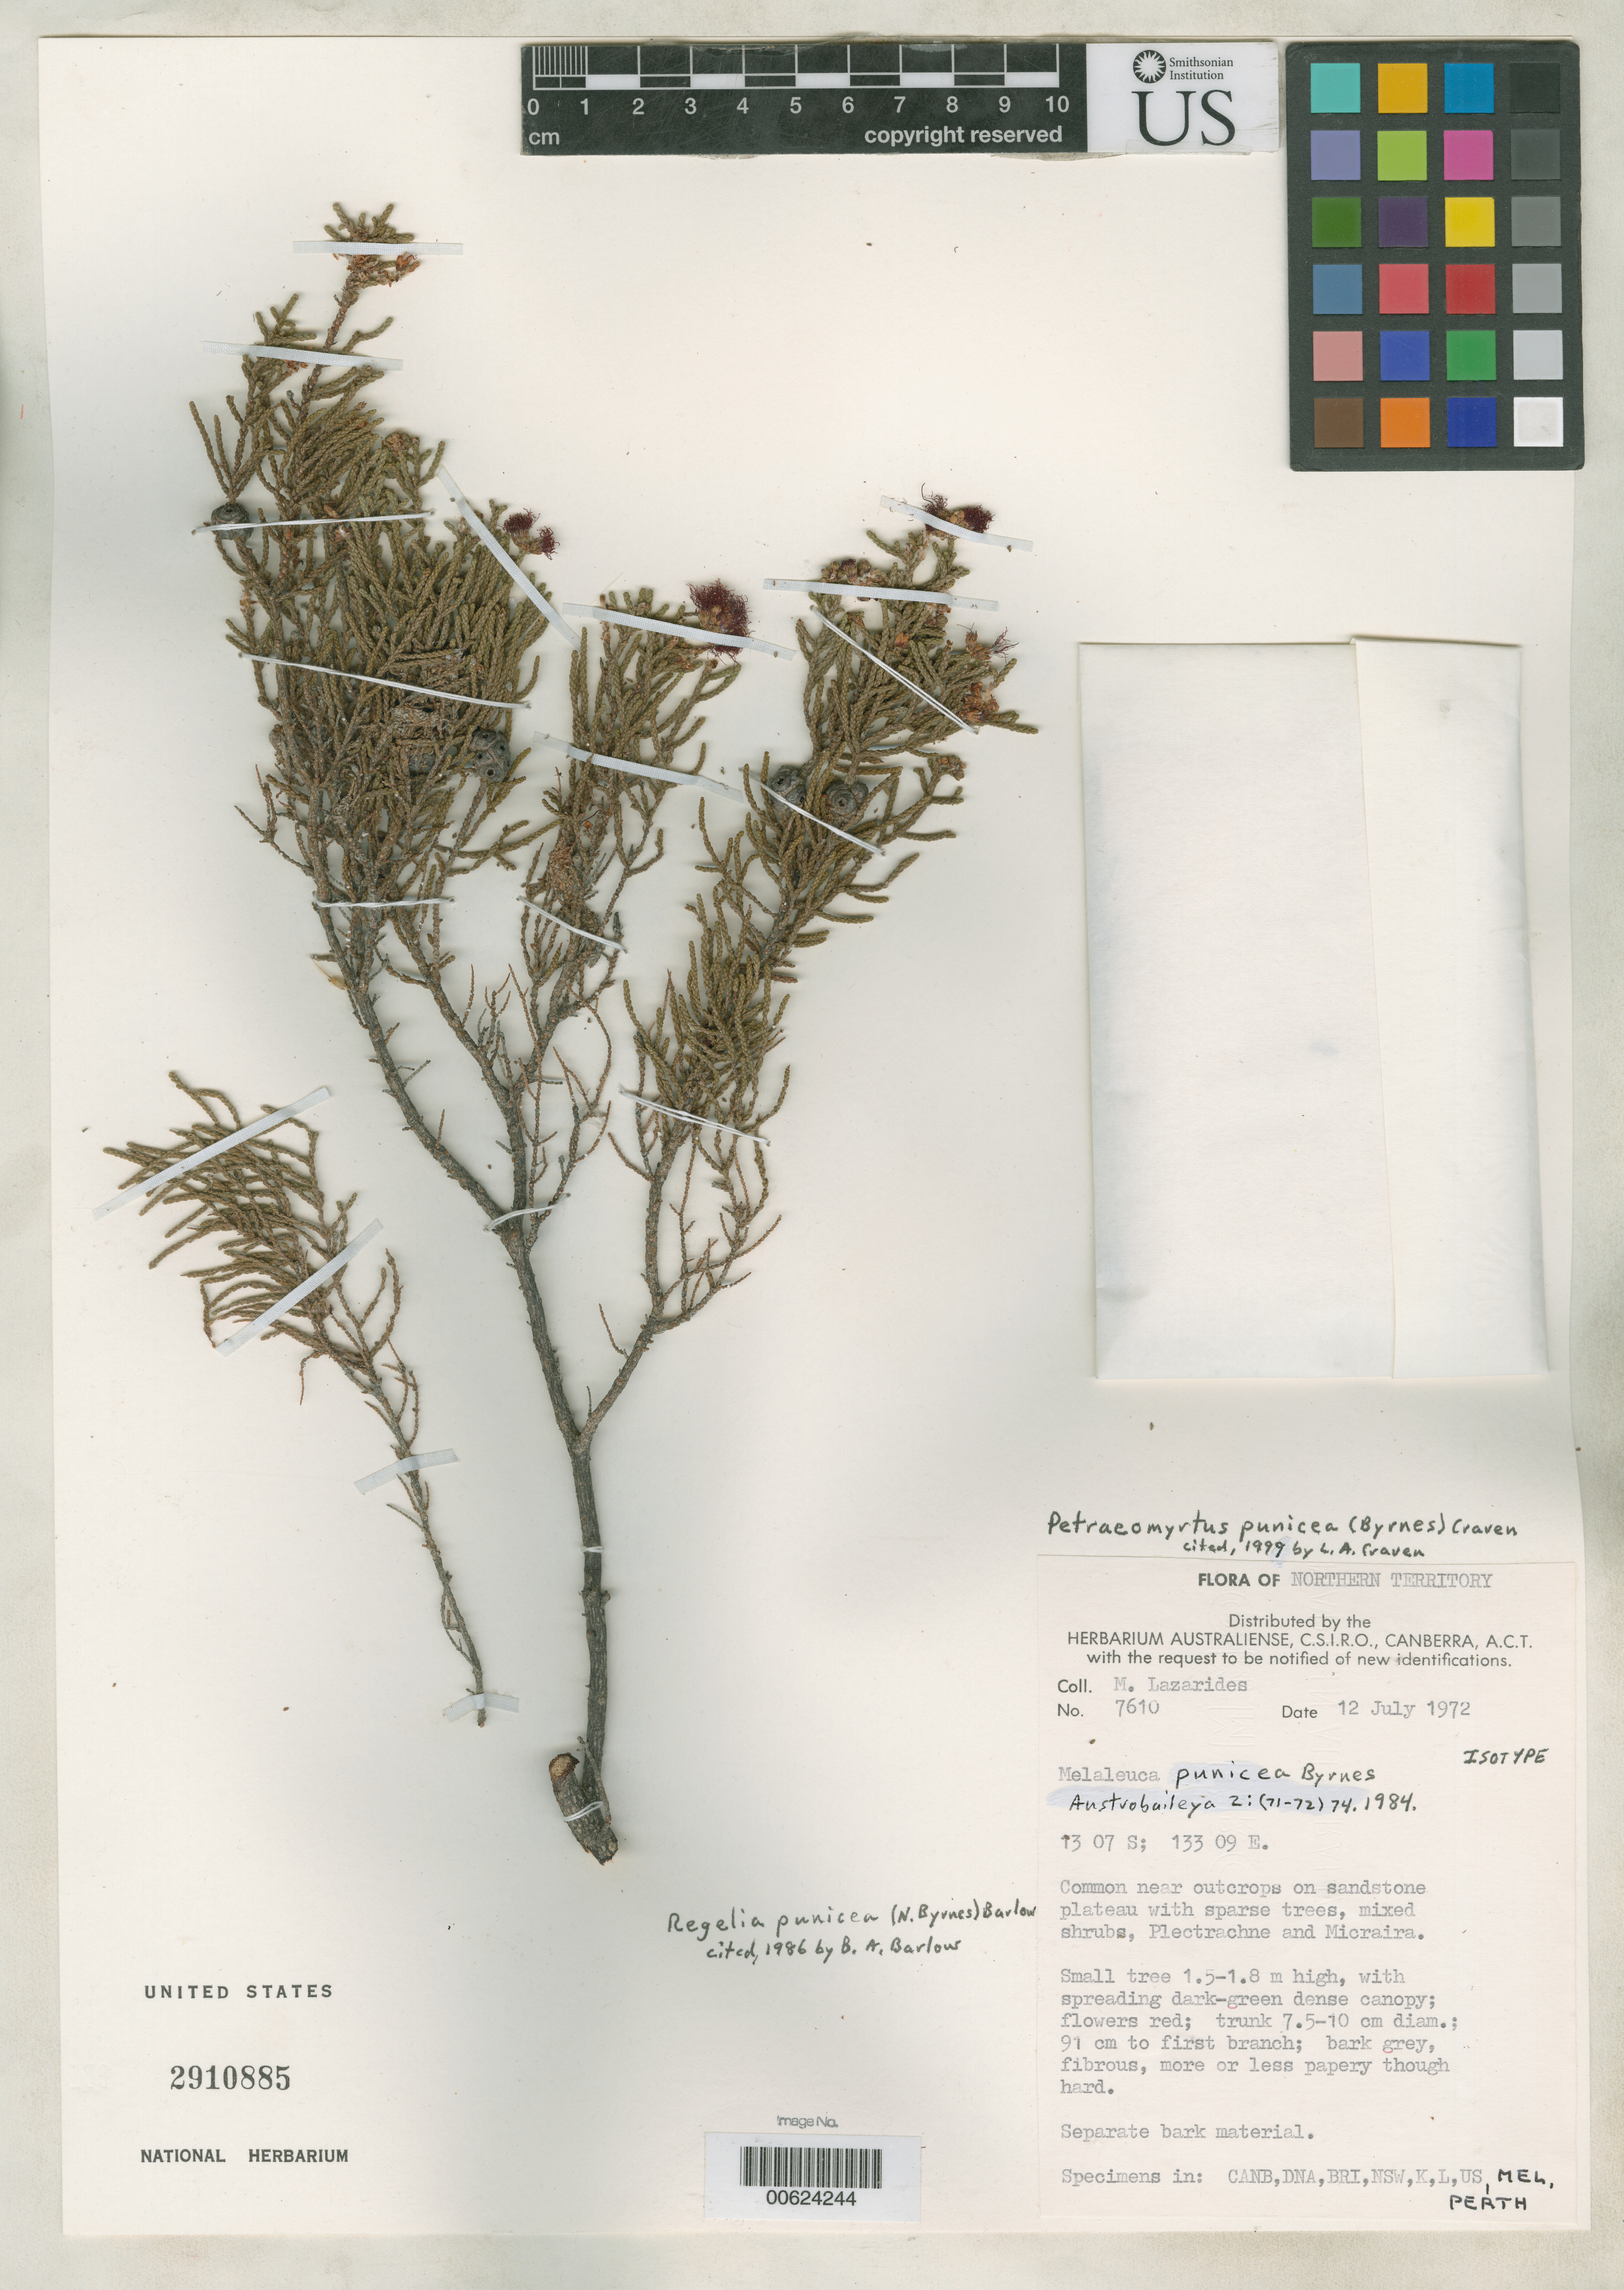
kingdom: Plantae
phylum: Tracheophyta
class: Magnoliopsida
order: Myrtales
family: Myrtaceae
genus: Melaleuca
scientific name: Melaleuca punicea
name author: Byrnes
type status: Isotype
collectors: M. Lazarides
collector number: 7610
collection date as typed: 12 Jul 1972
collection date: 1972-07-12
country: Australia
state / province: Northern Territory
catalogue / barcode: US 2910885